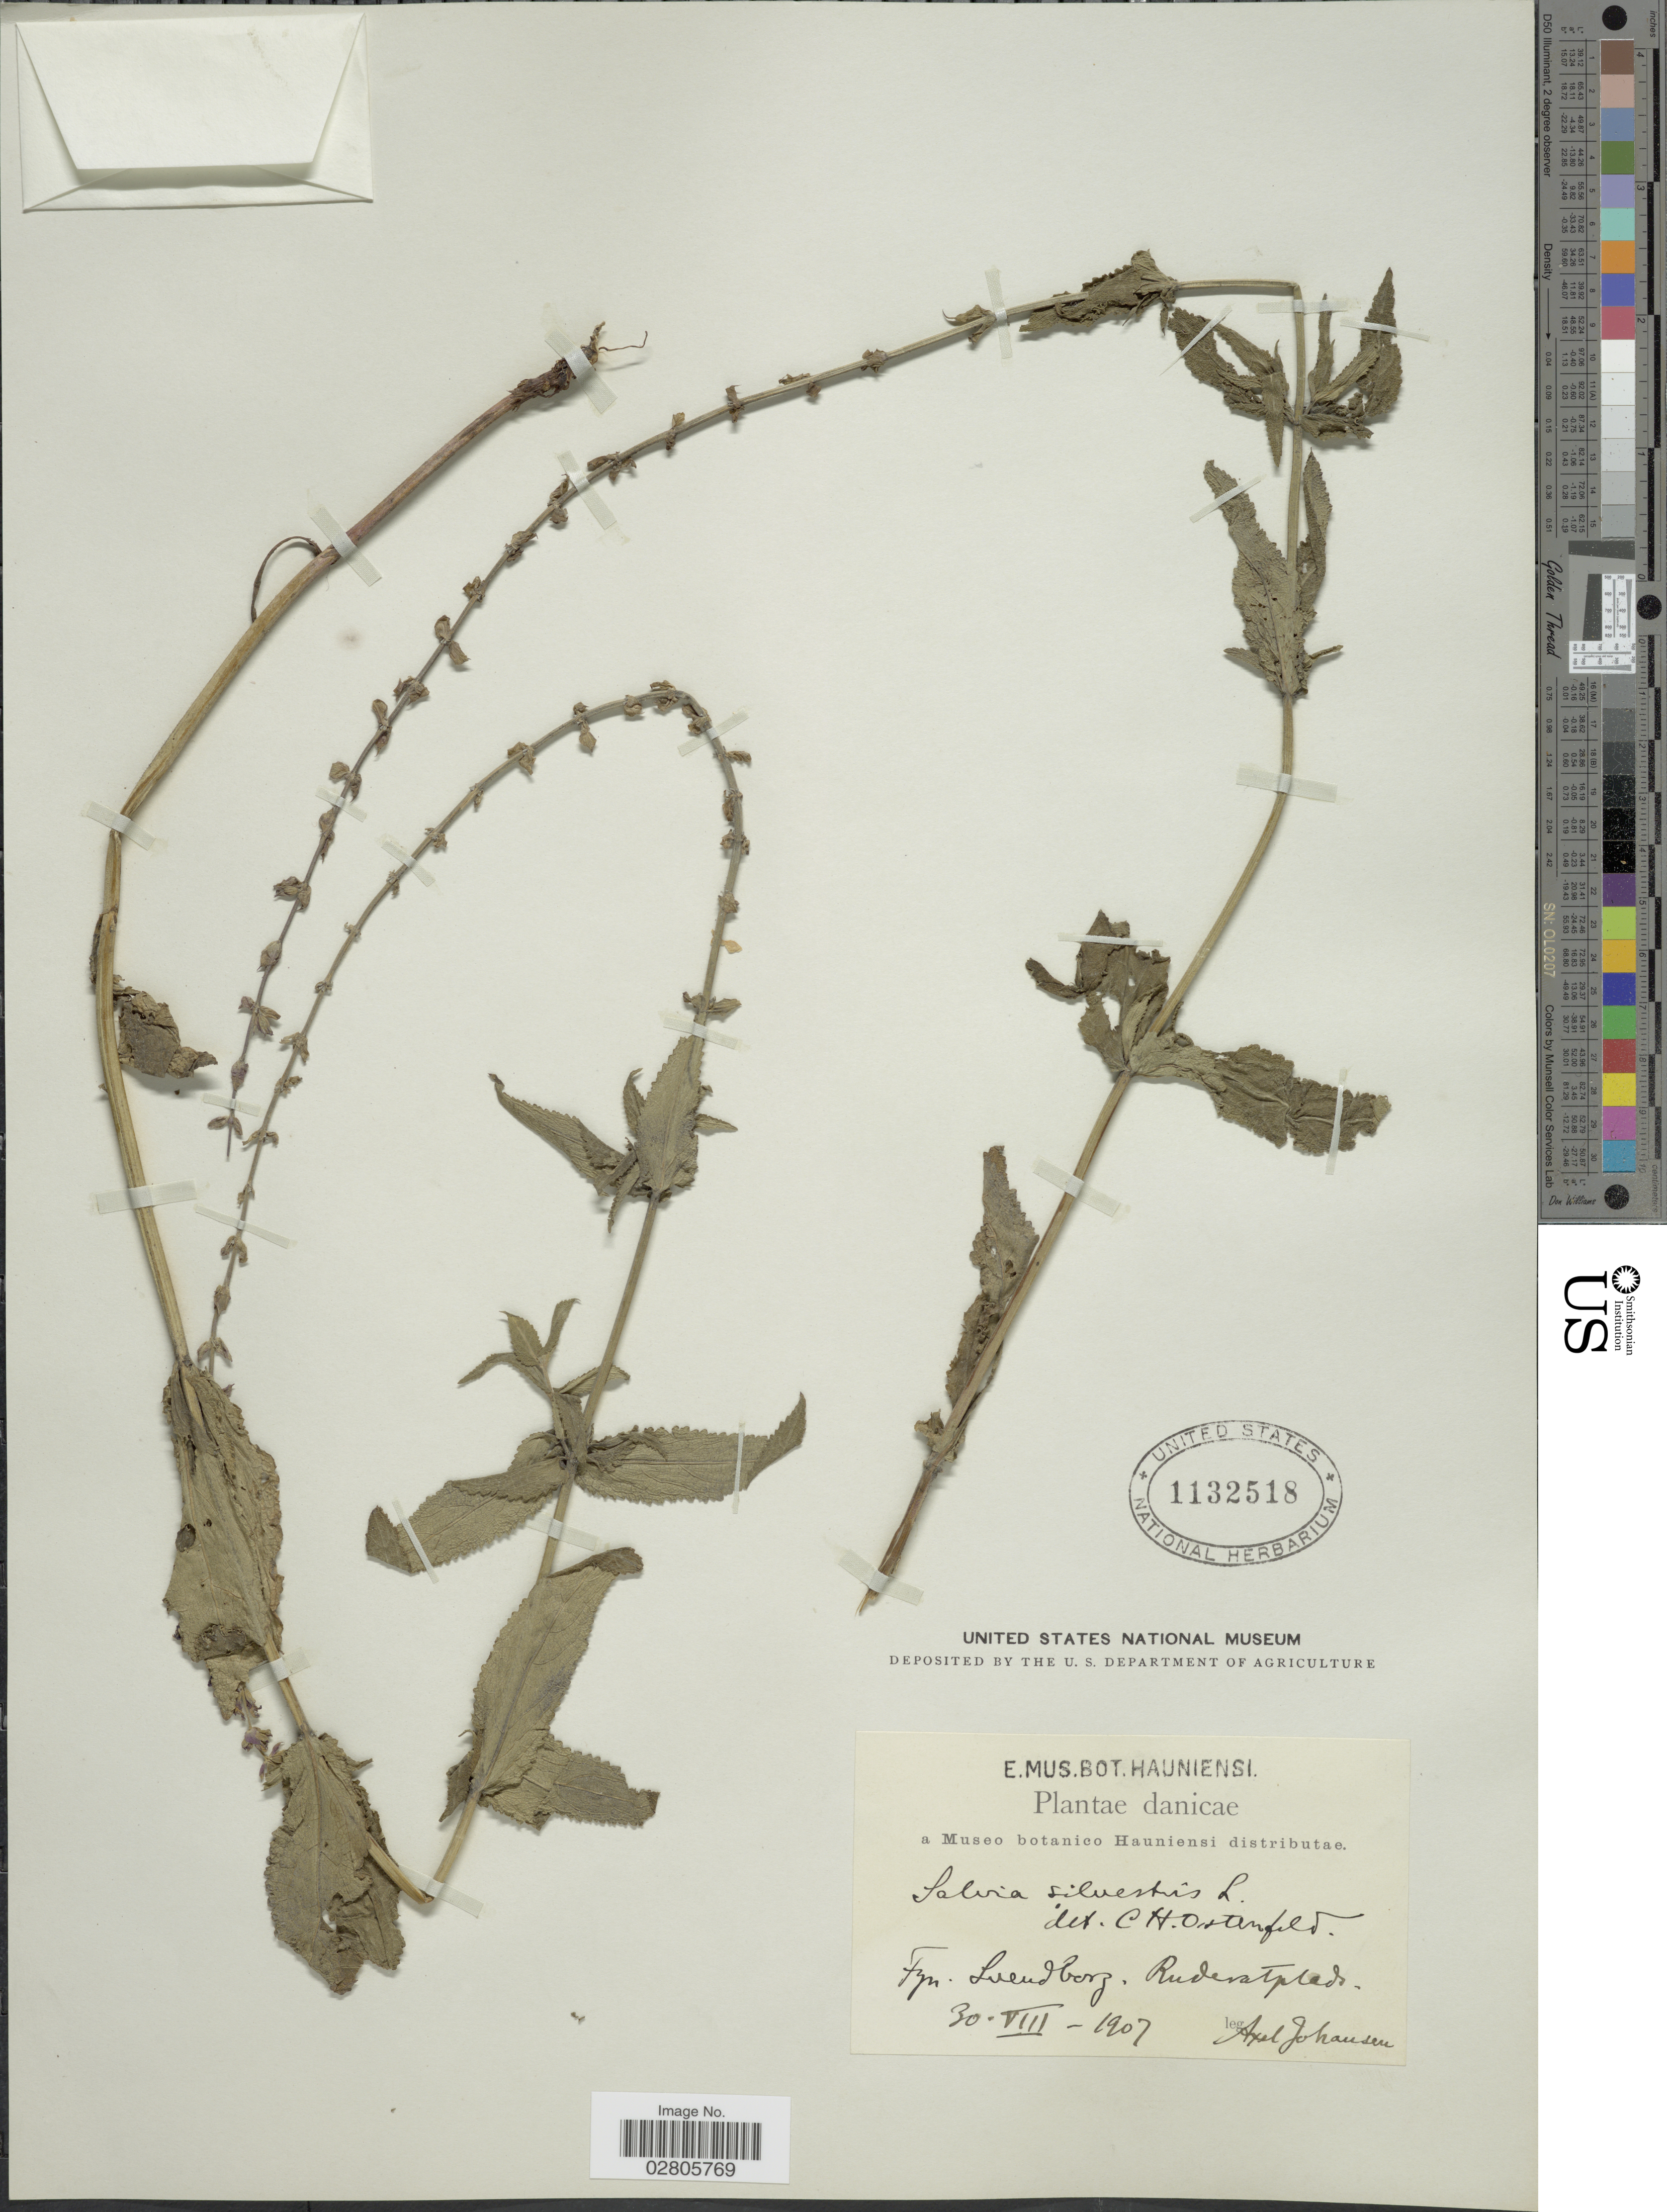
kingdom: Plantae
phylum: Tracheophyta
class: Magnoliopsida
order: Lamiales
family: Lamiaceae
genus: Salvia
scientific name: Salvia sylvestris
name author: L.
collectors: A. Johansen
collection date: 1907-08-30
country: Denmark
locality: Danicae. Fyn. Svendborg.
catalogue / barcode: US 1132518